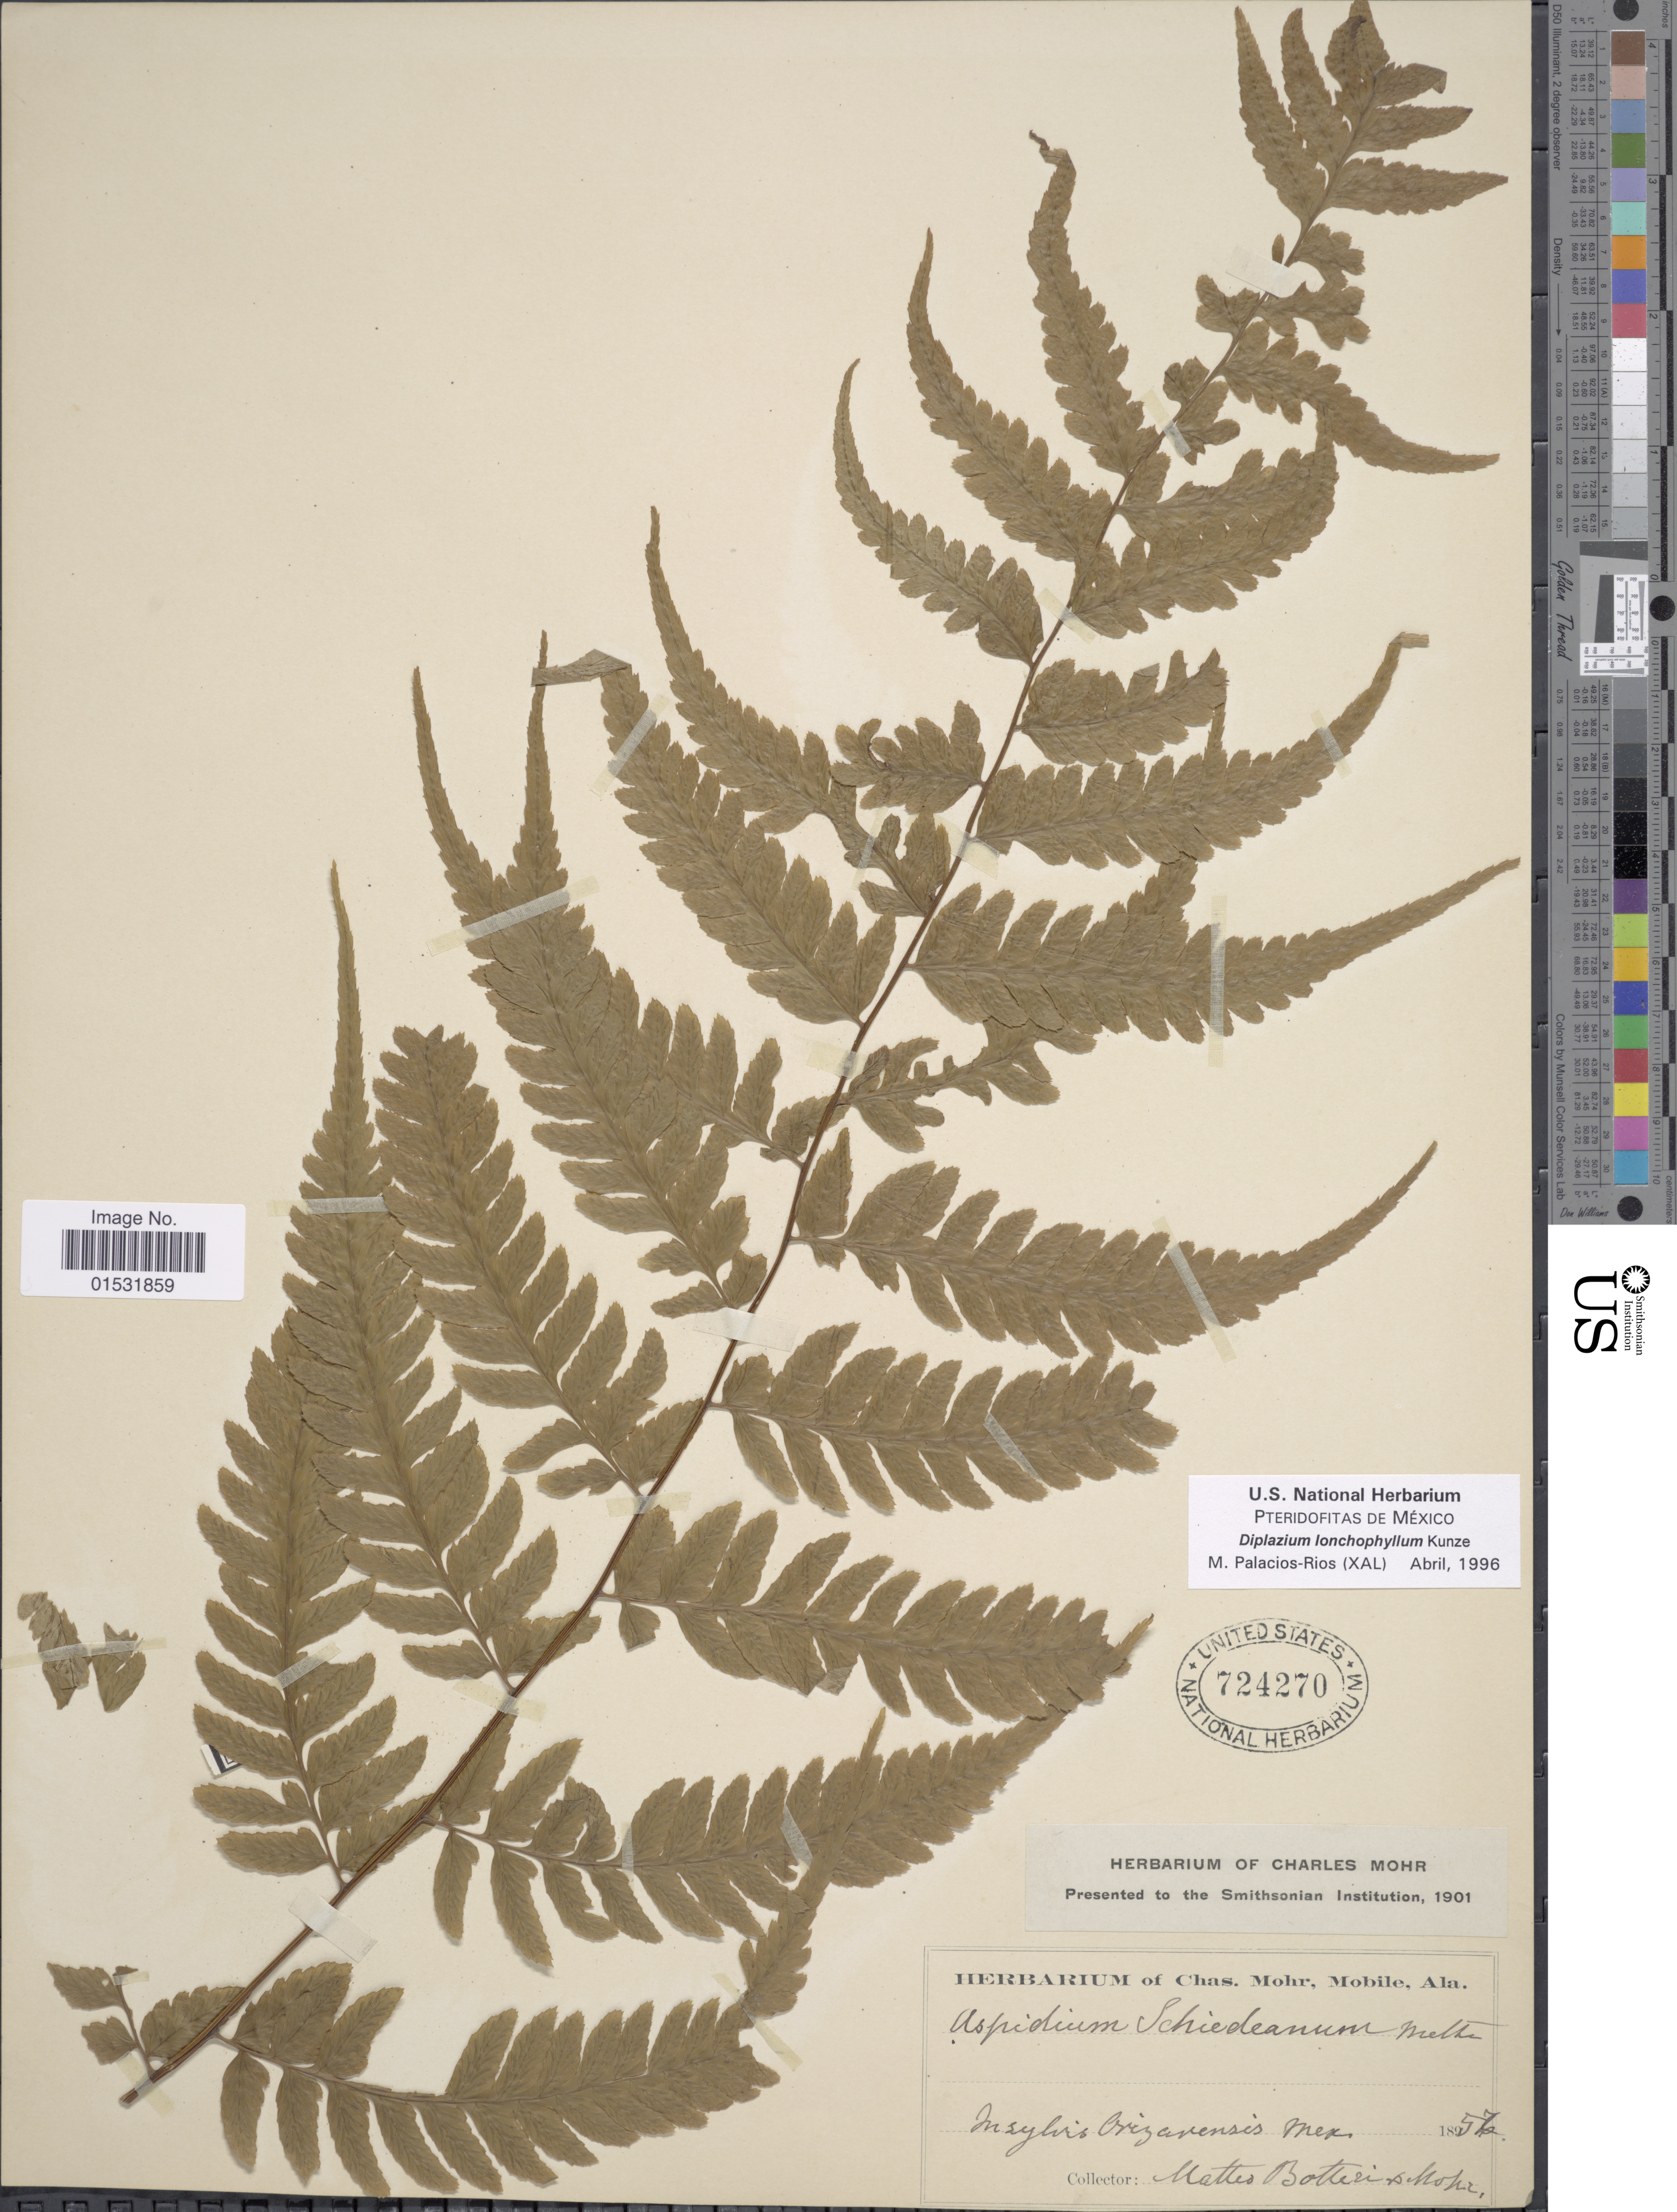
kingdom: Plantae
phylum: Tracheophyta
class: Polypodiopsida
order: Polypodiales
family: Athyriaceae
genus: Diplazium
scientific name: Diplazium lonchophyllum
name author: Kunze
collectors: M. Botteri & Mohr, --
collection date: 1857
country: Mexico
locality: In sylvis Orizavensis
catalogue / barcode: US 724270